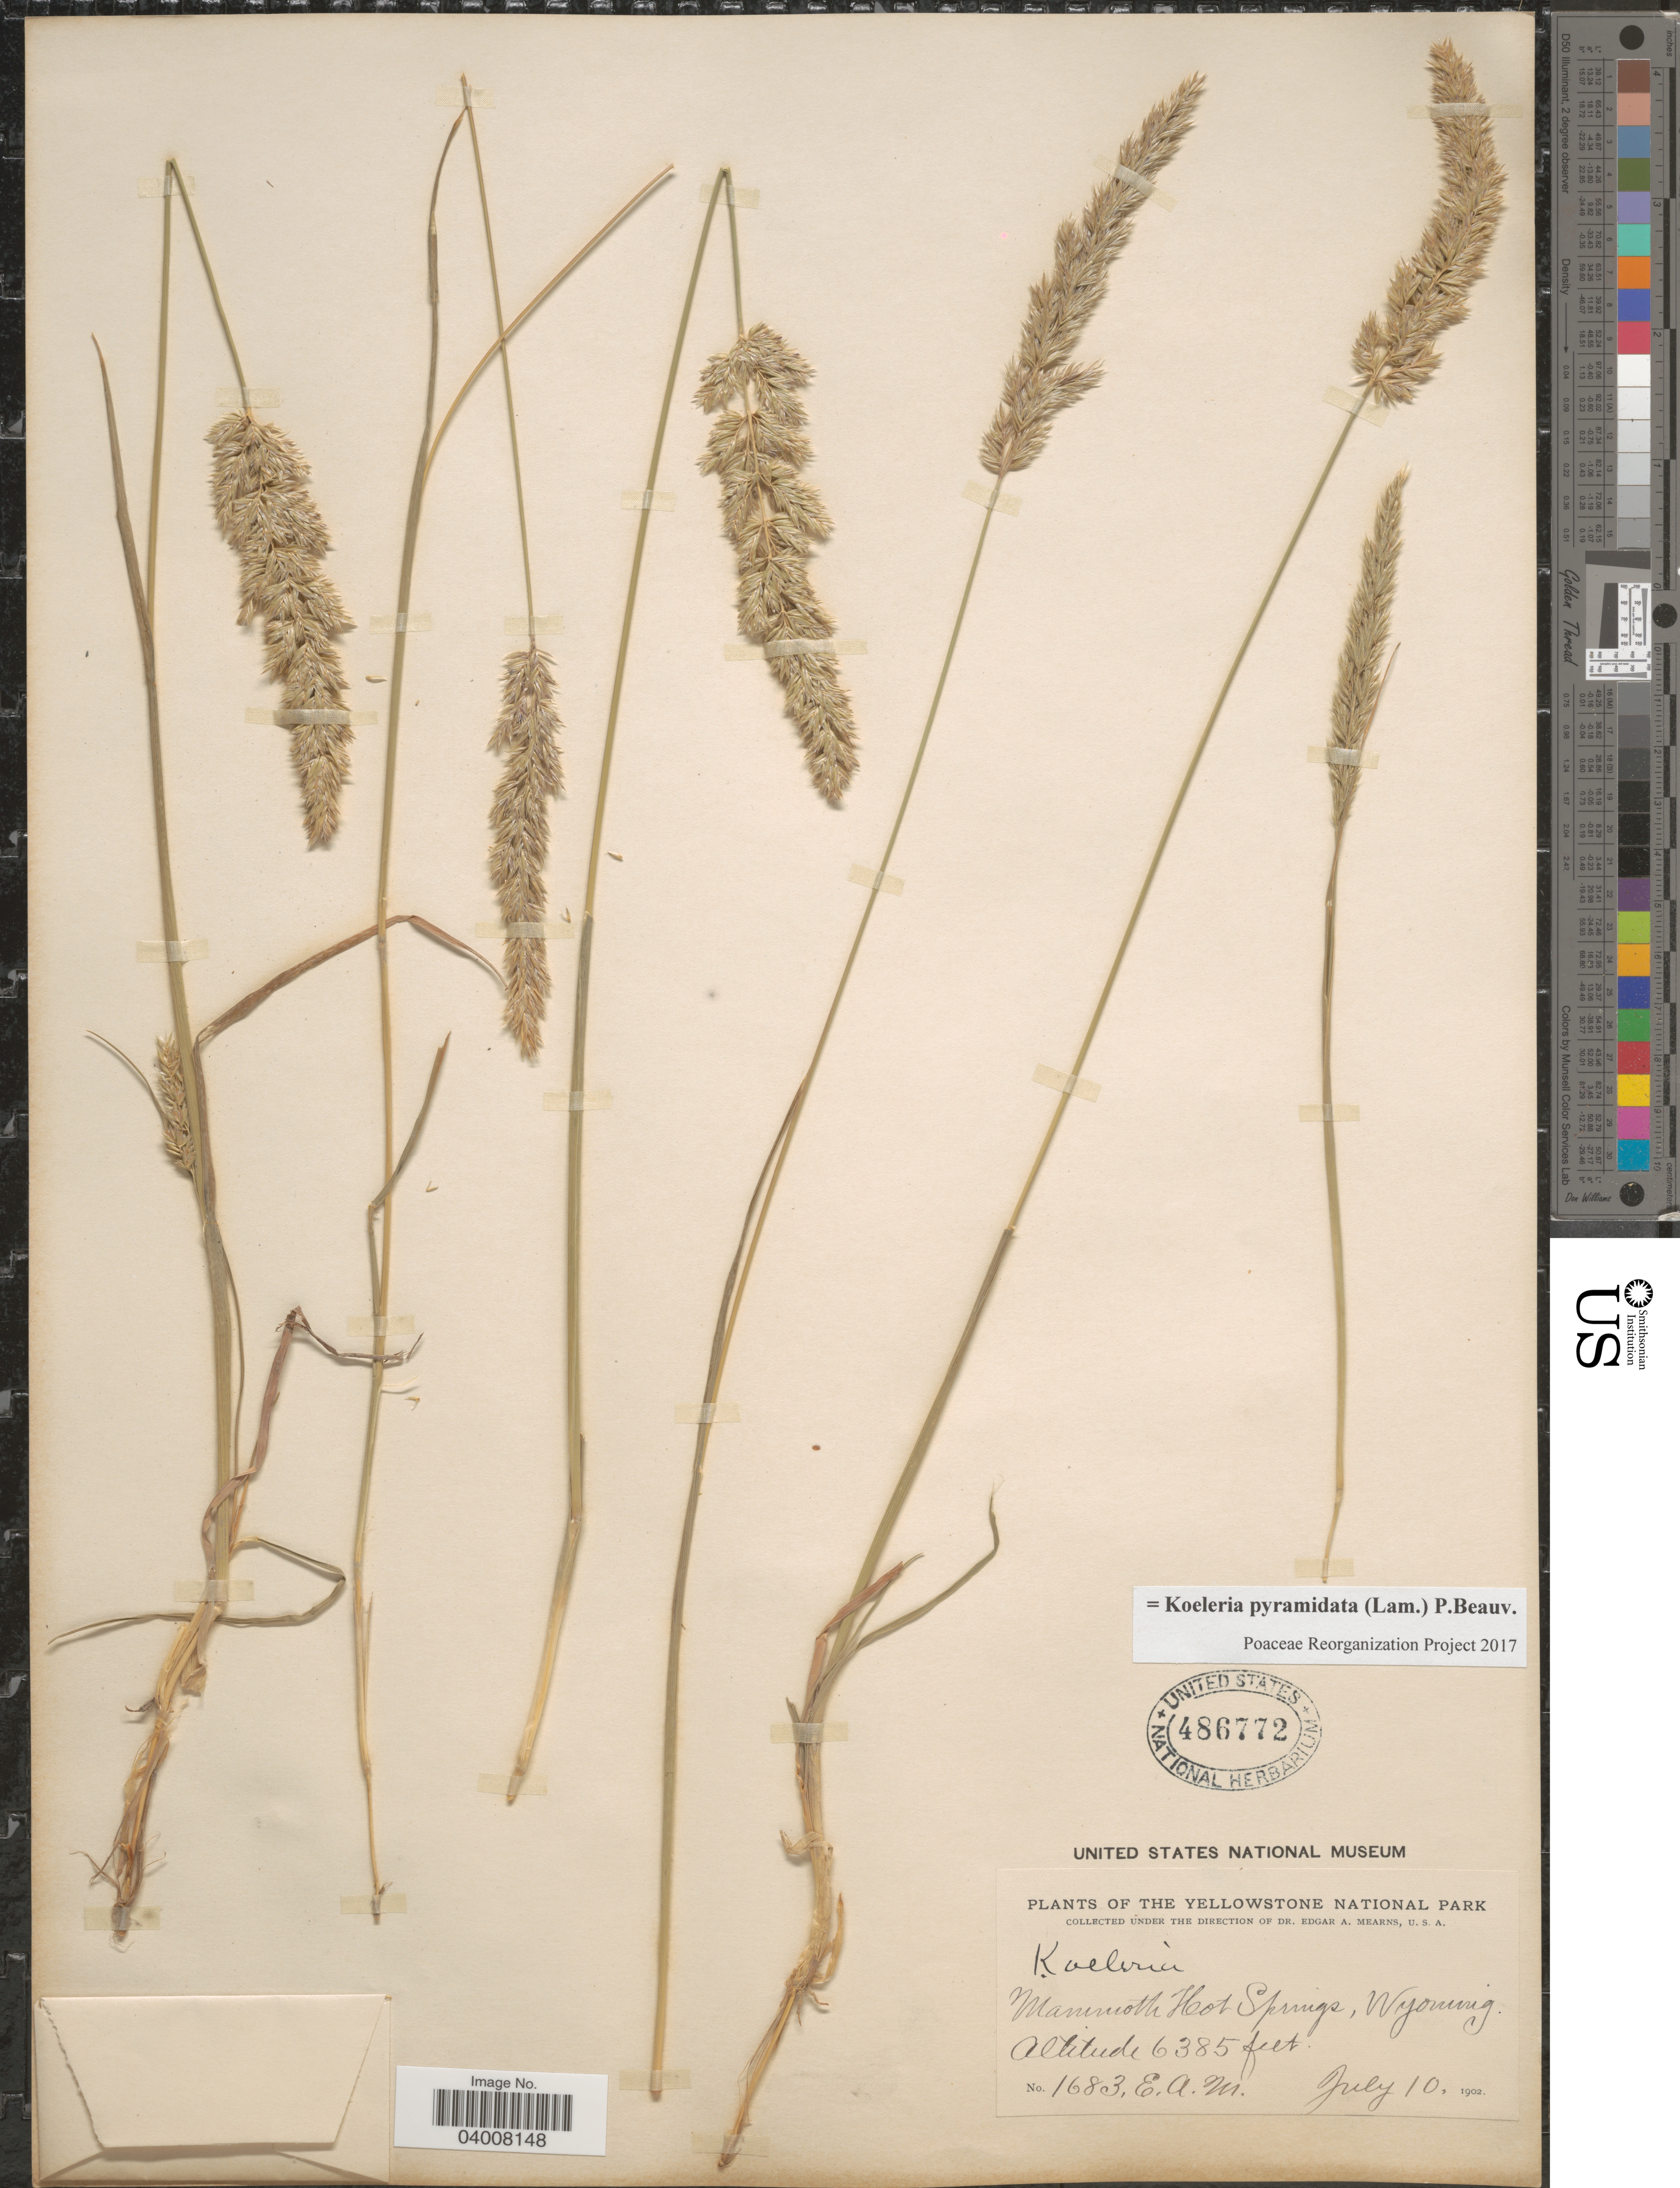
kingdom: Plantae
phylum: Tracheophyta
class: Liliopsida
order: Poales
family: Poaceae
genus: Koeleria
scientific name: Koeleria pyramidata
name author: (Lam.) P. Beauv.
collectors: E. A. Mearns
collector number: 1683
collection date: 1902-07-10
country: United States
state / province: Wyoming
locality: Yellowstone National Park. Mammoth Hot Springs.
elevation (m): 1946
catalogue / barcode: US 486772